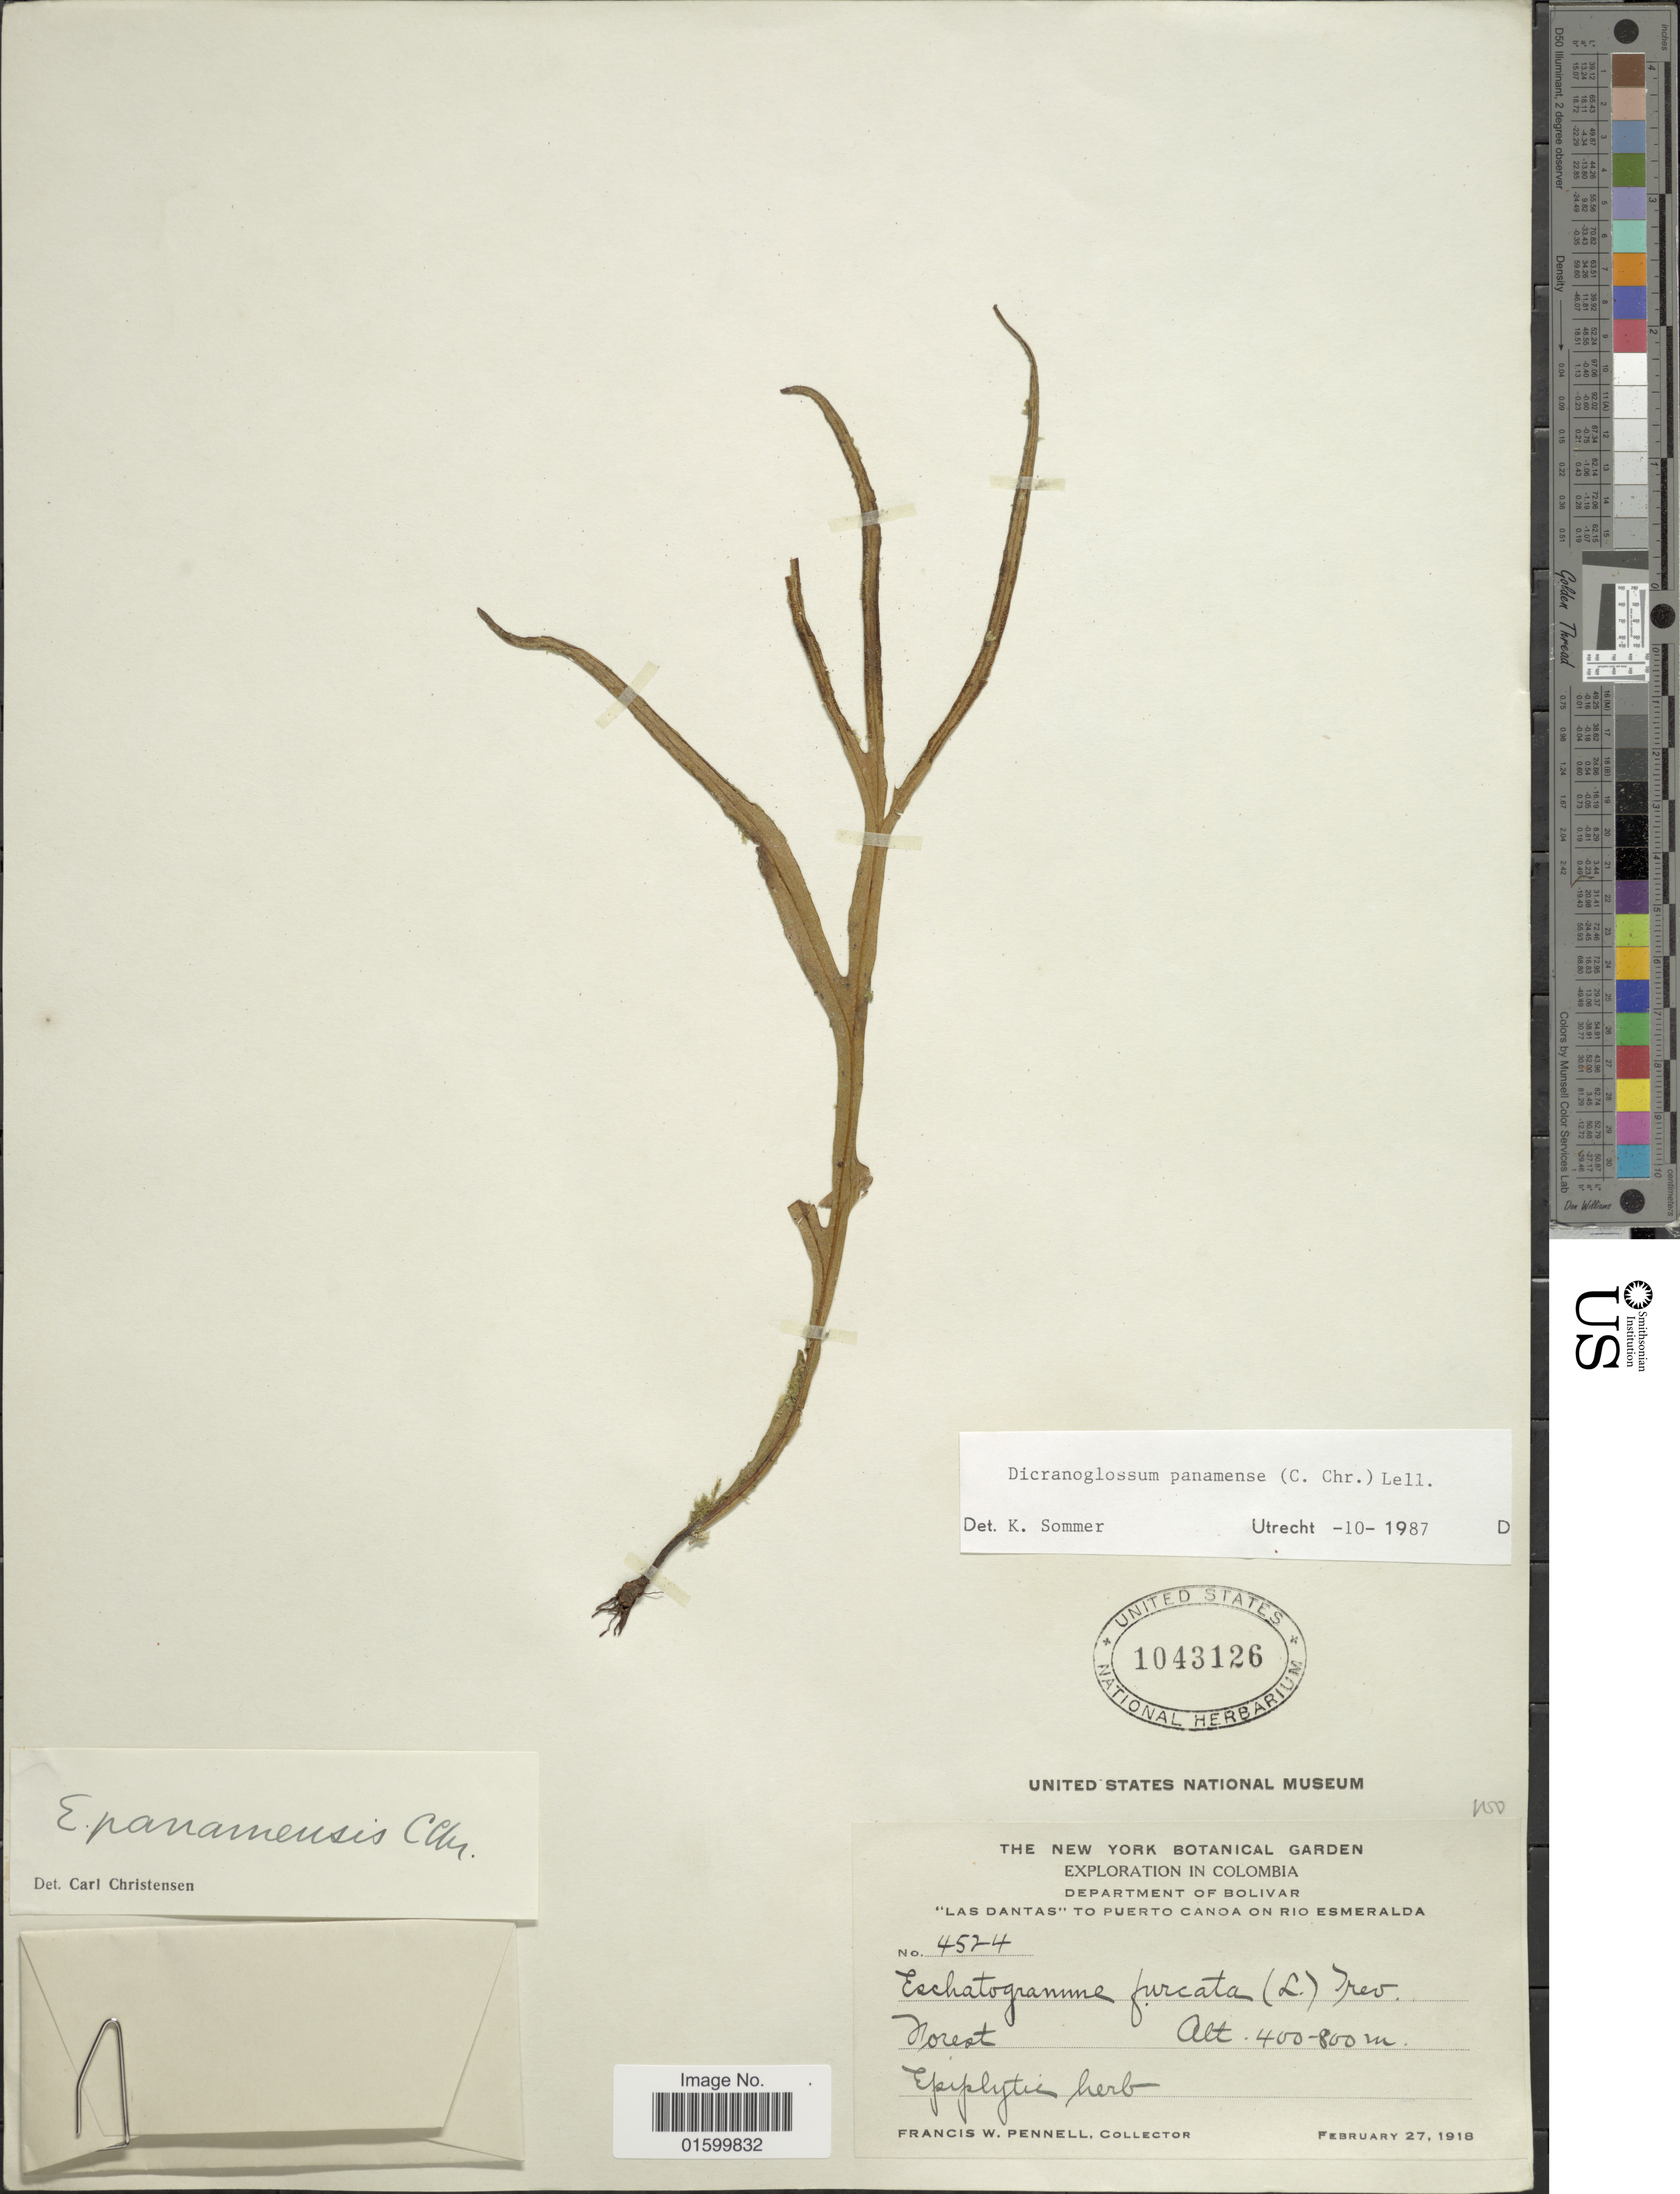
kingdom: Plantae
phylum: Tracheophyta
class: Polypodiopsida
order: Polypodiales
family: Polypodiaceae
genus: Pleopeltis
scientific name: Pleopeltis panamensis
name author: (Weath.) Pic. Serm.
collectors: F. W. Pennell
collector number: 4524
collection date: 1918-02-27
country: Colombia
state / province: Bolívar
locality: Department of Bolivar, Las Dantas to Puerto Canoa on Rio Esmeralda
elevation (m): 400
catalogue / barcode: US 1043126